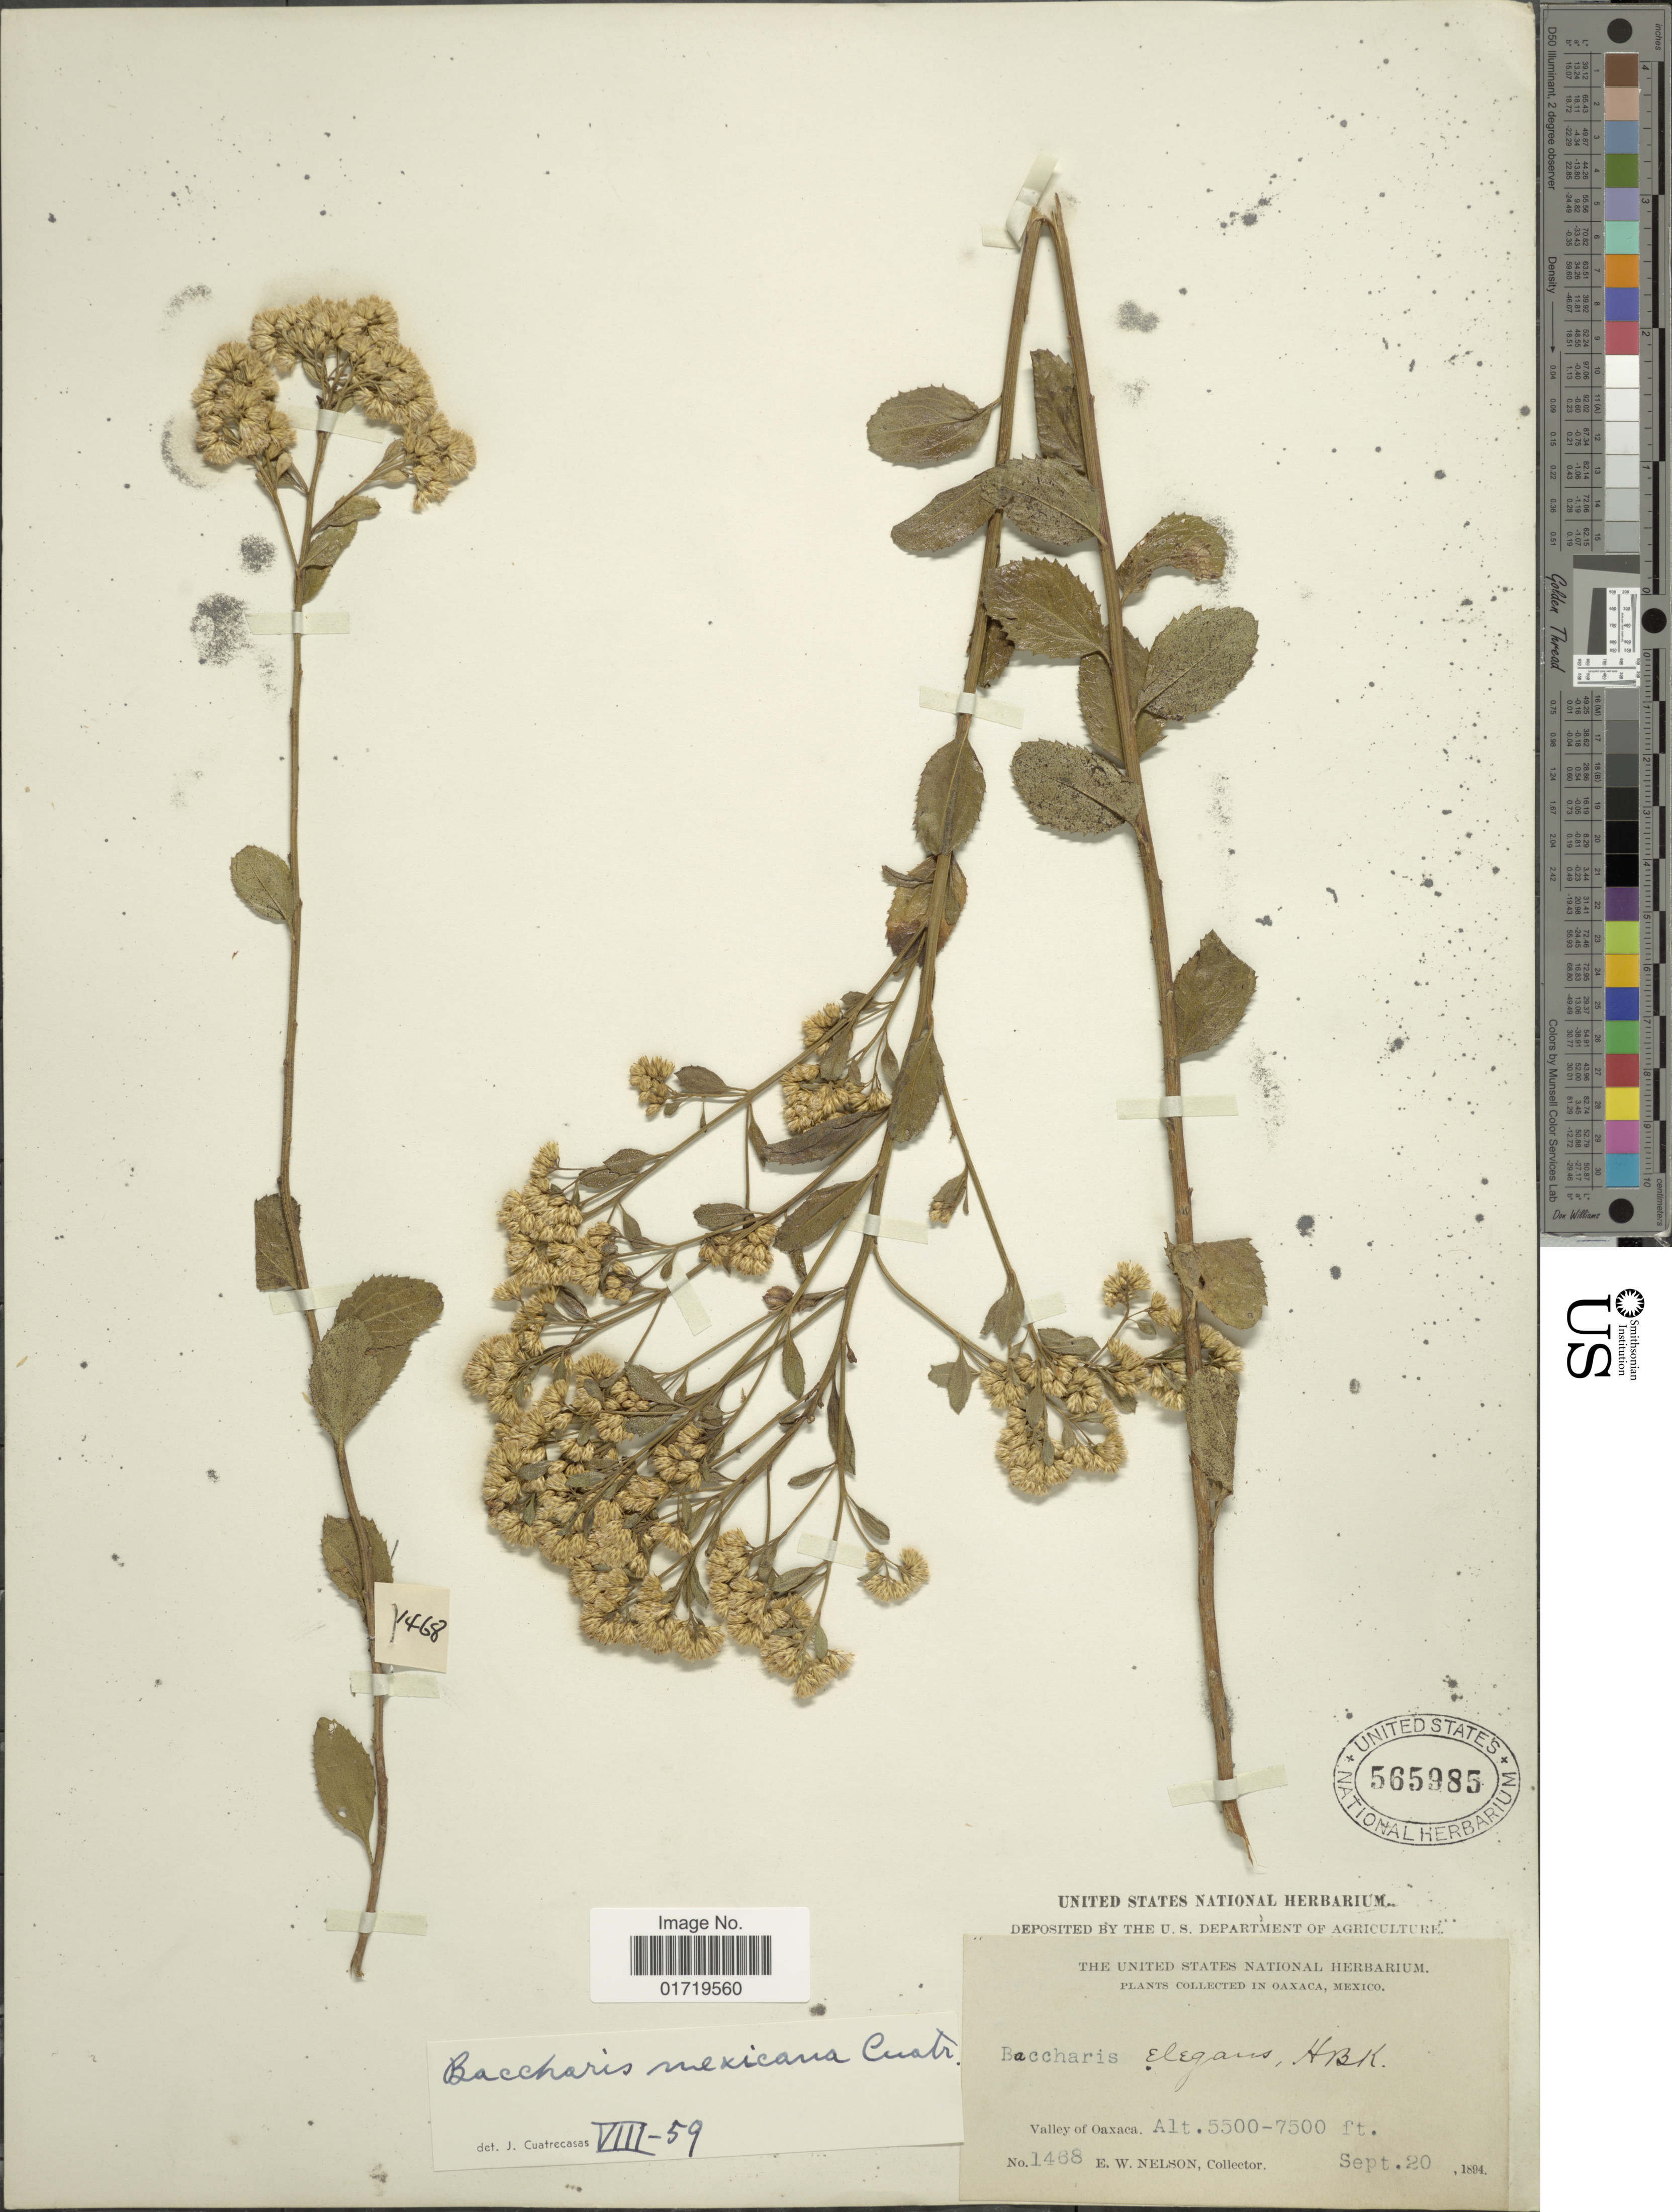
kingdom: Plantae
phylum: Tracheophyta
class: Magnoliopsida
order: Asterales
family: Asteraceae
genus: Baccharis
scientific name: Baccharis mexicana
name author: Cuatrec.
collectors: E. W. Nelson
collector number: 1468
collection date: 1894-09-20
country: Mexico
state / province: Oaxaca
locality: Valley of Oaxaca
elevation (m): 1676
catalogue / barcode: US 565985